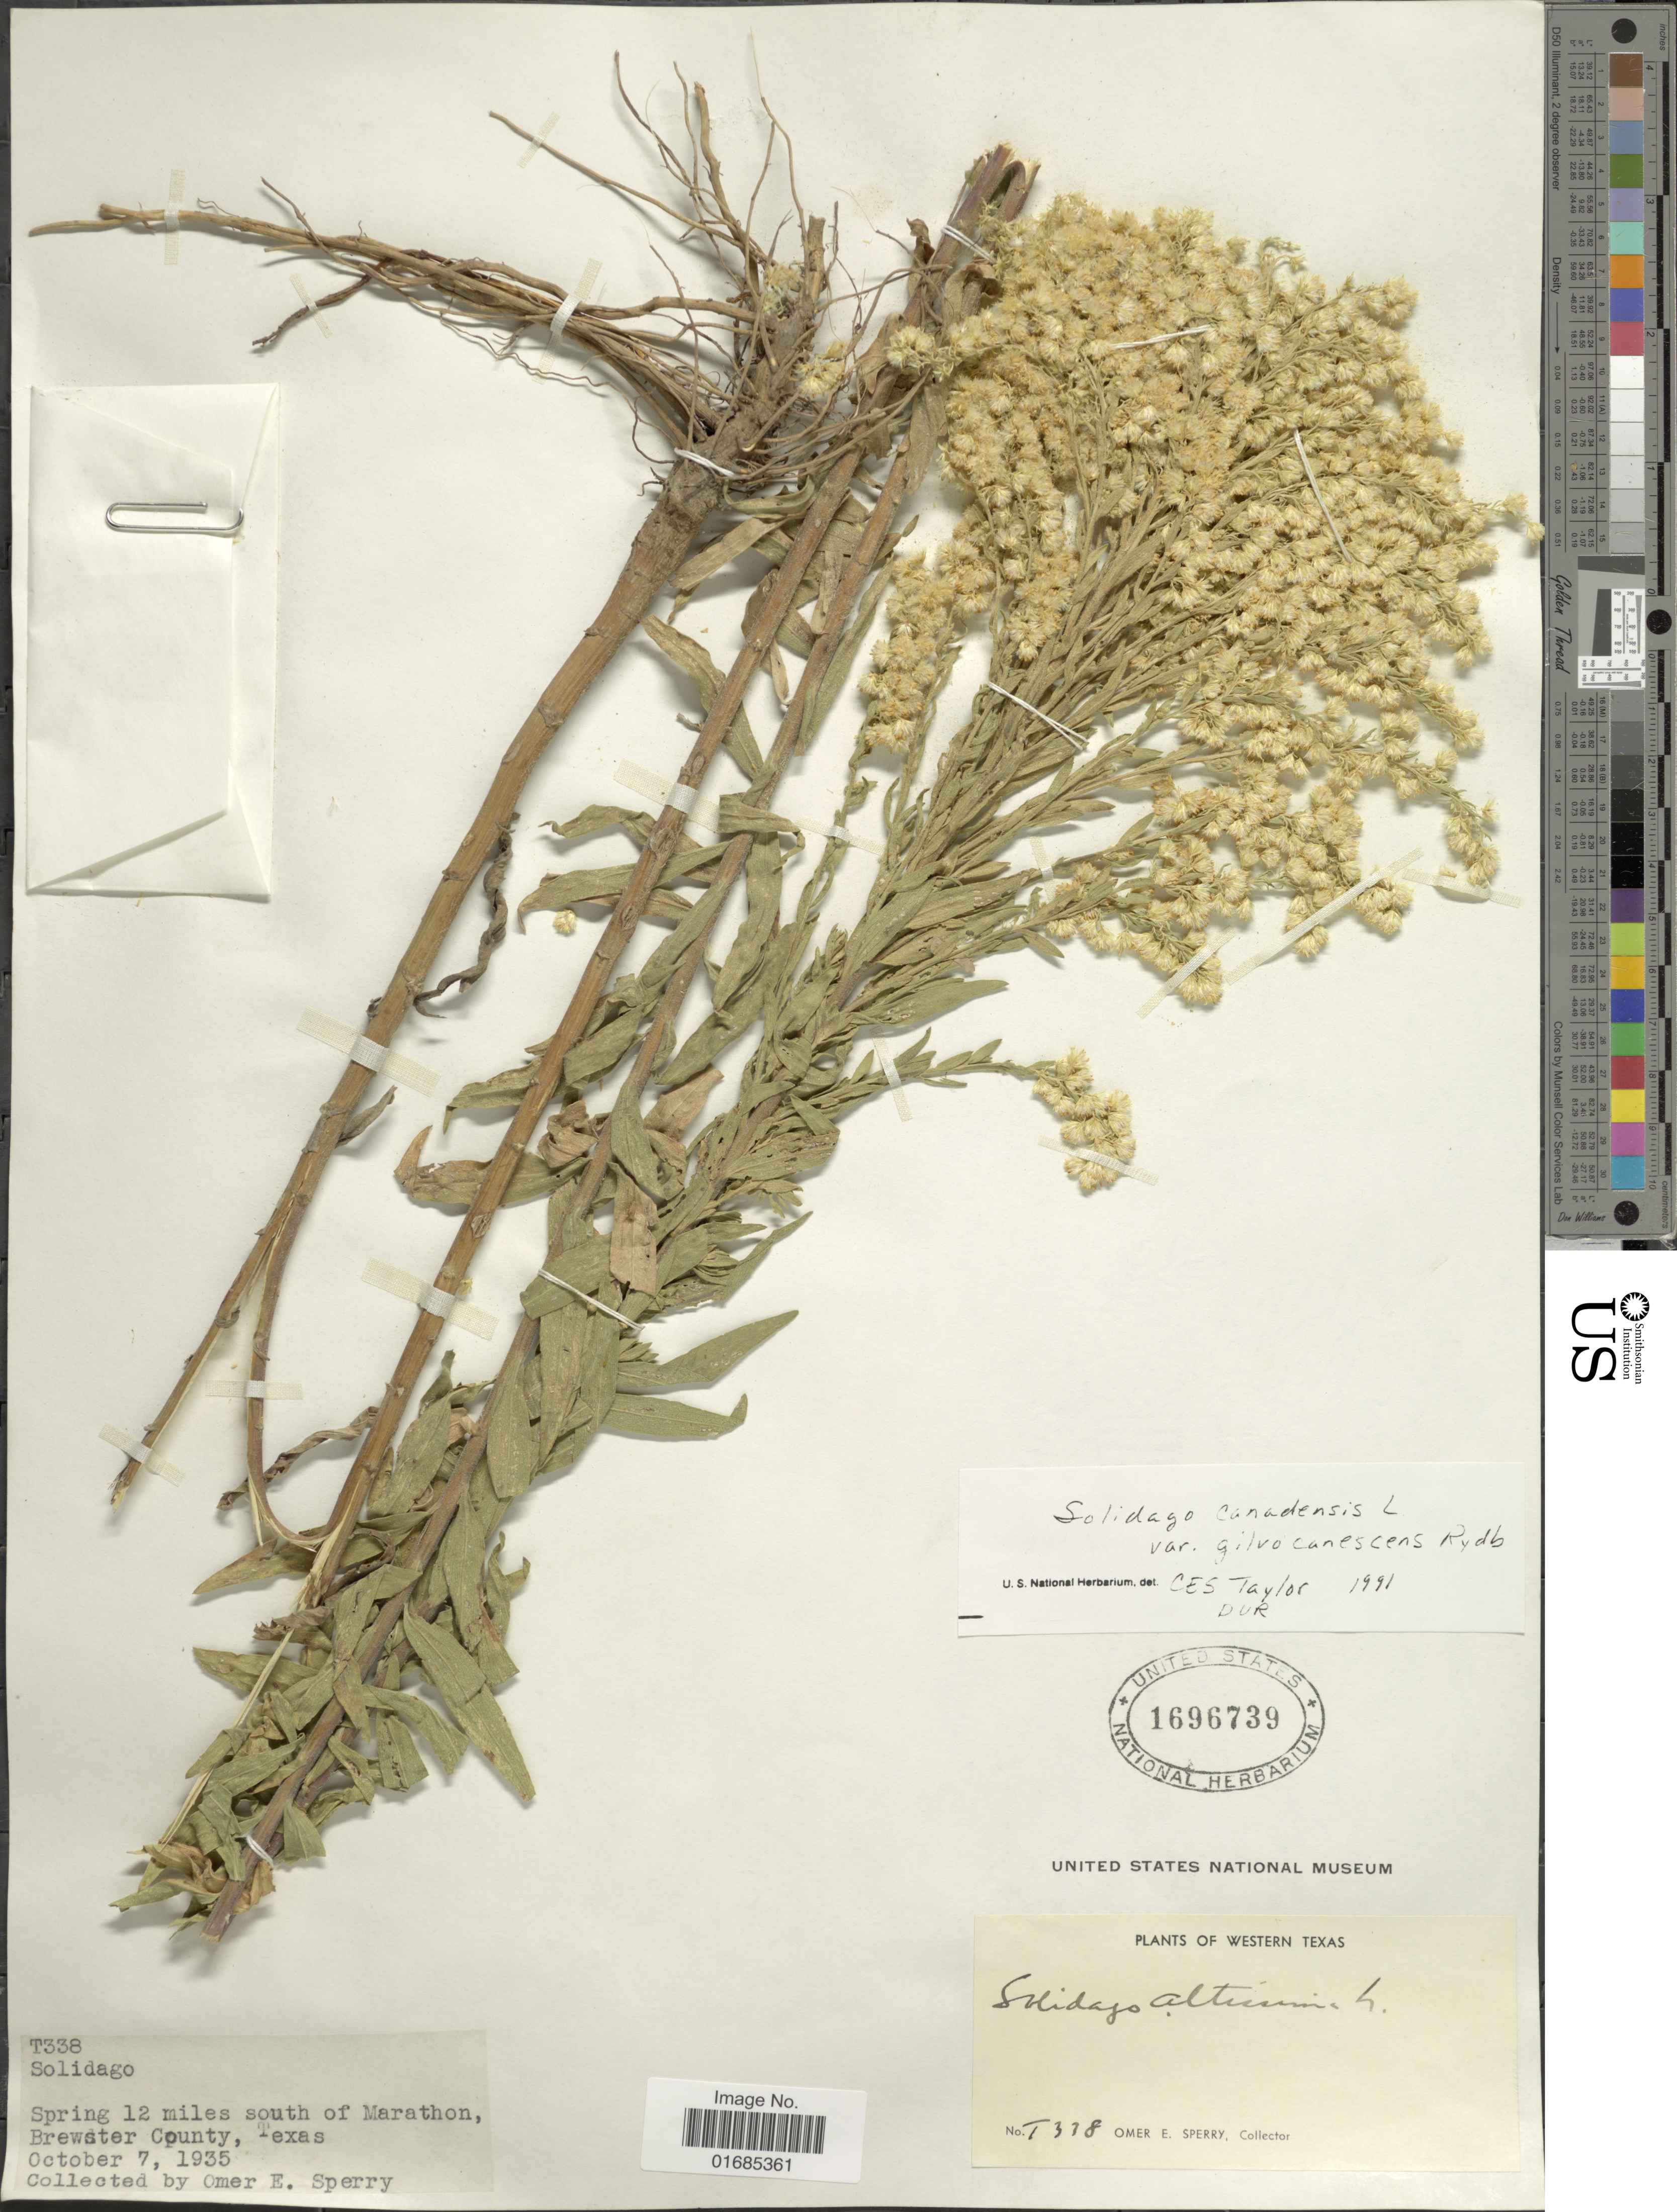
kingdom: Plantae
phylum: Tracheophyta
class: Magnoliopsida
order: Asterales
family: Asteraceae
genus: Solidago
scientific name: Solidago canadensis var. gilvocanescens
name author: Rydb.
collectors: O. E. Sperry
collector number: T338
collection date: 1935-10-07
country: United States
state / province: Texas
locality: Spring 12 miles south of Marathon, Brewster County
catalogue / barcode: US 1696739